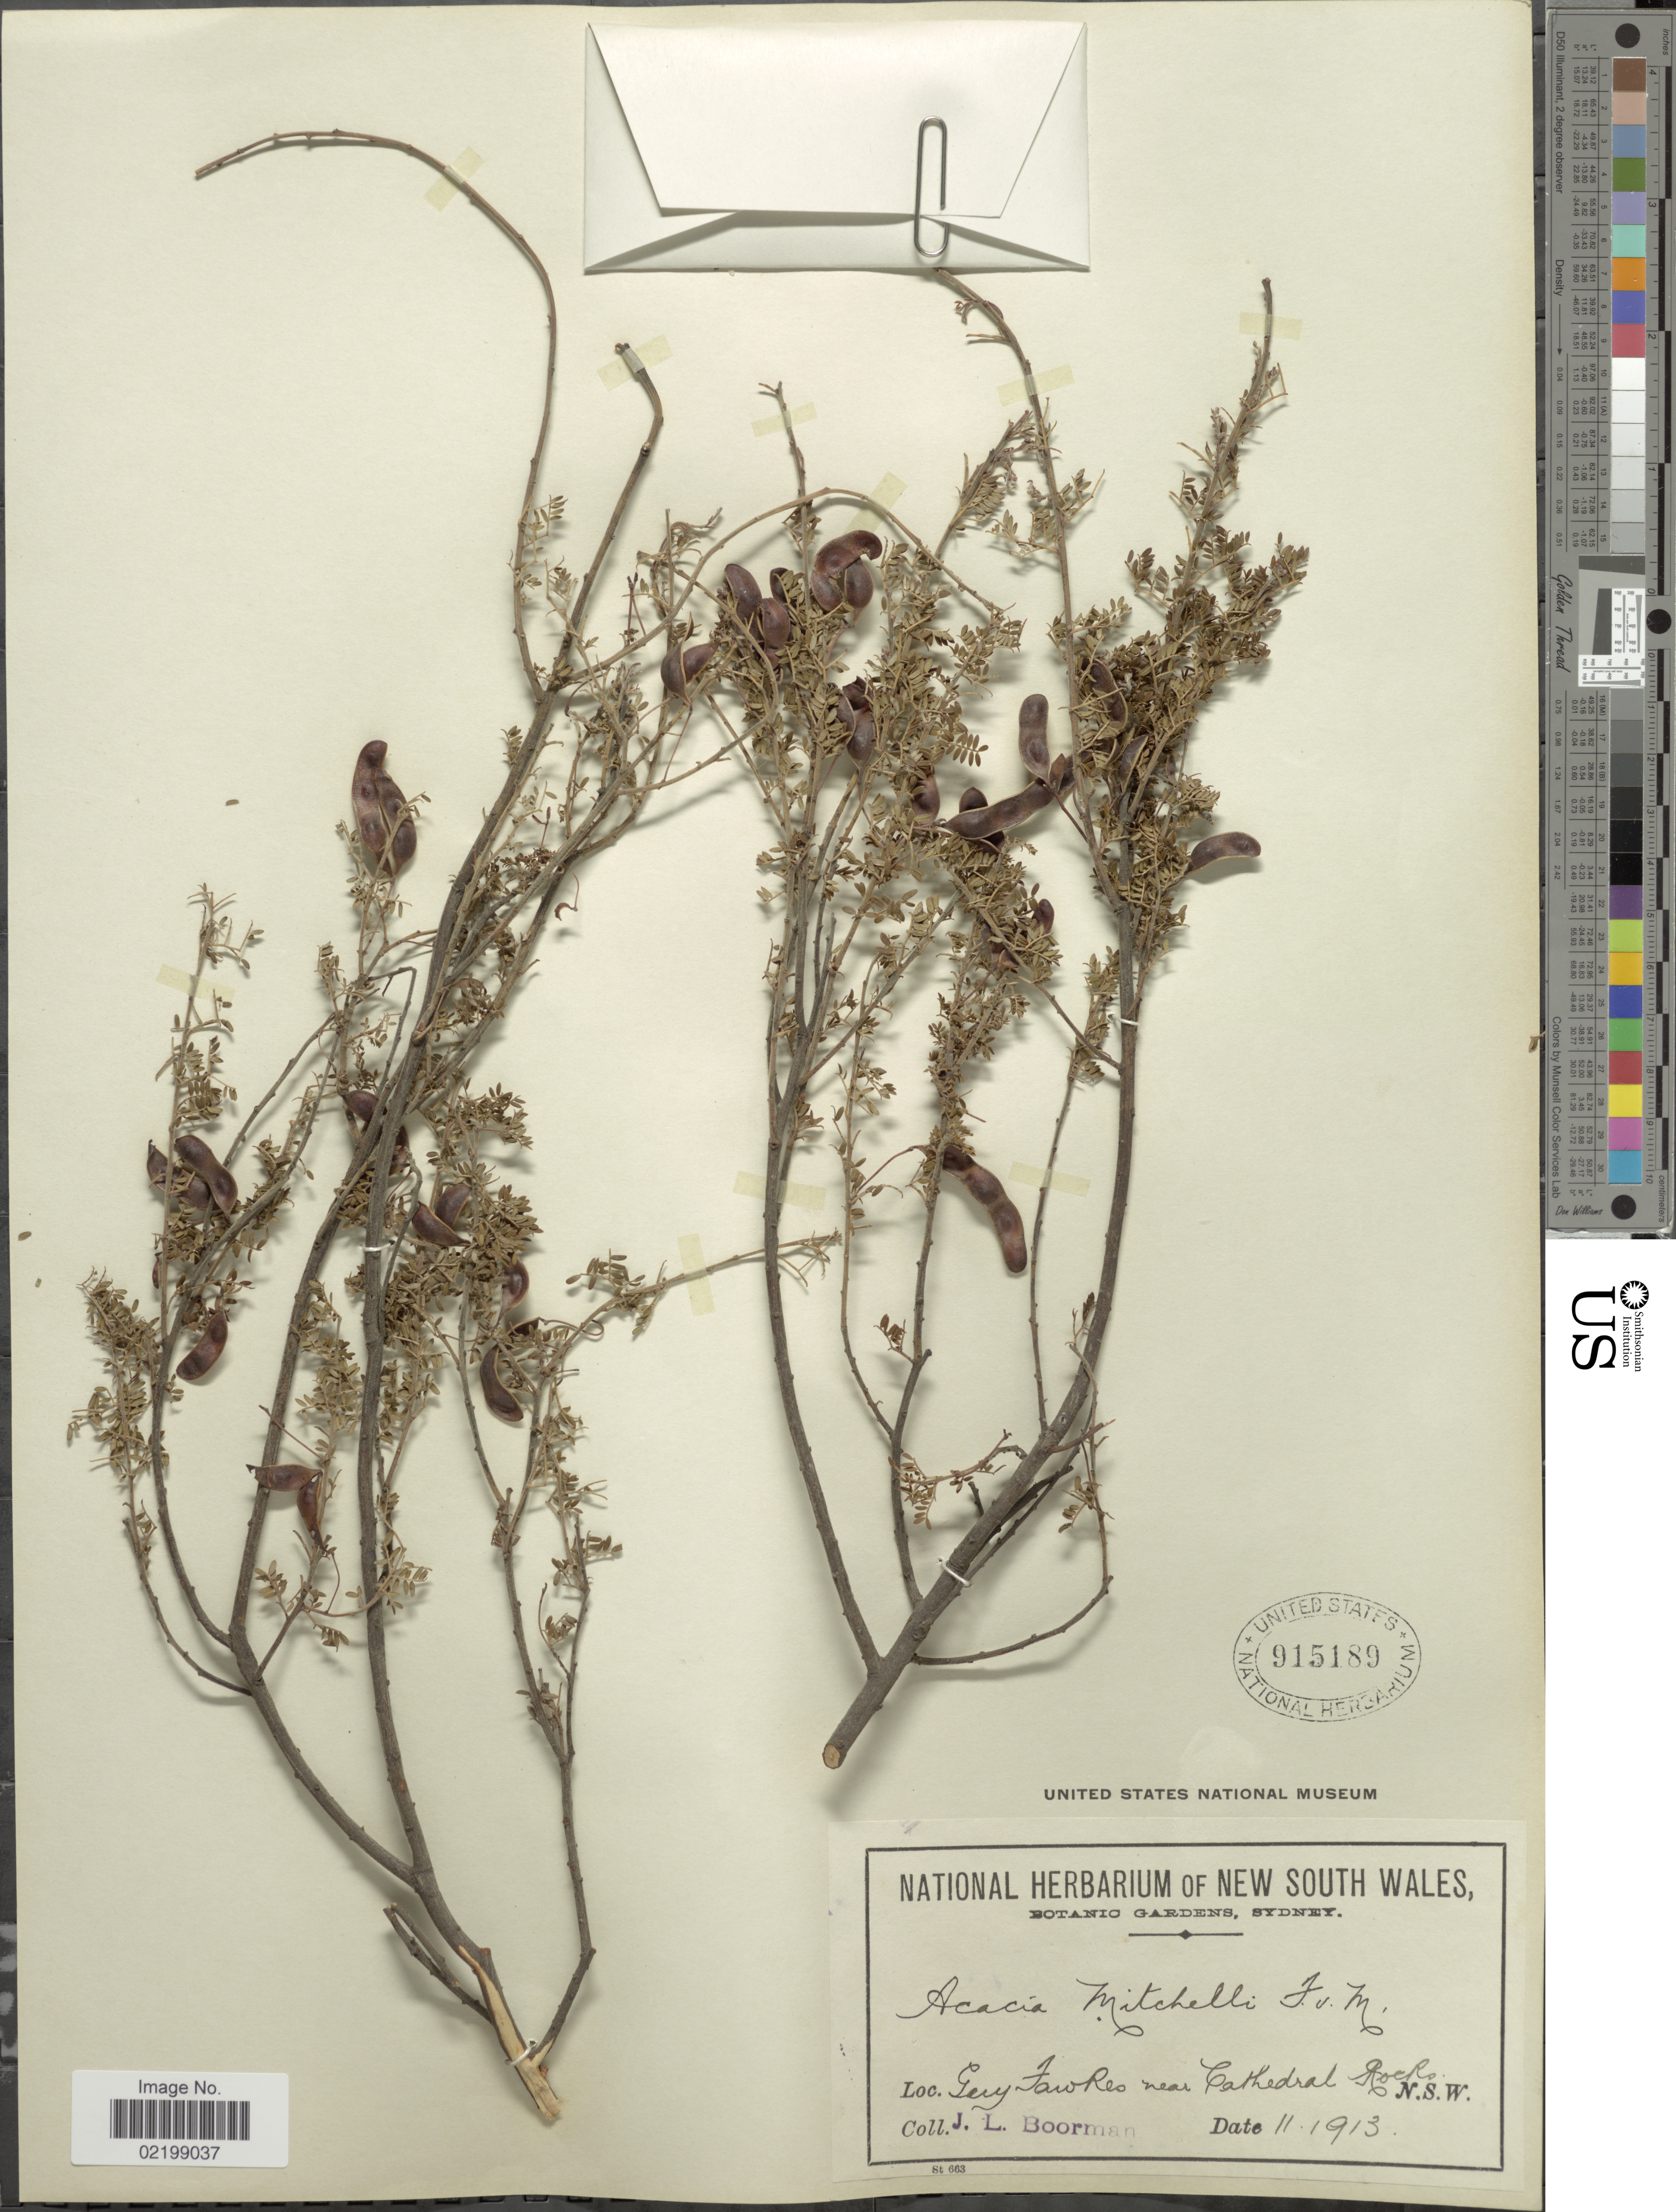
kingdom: Plantae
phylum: Tracheophyta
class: Magnoliopsida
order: Fabales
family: Fabaceae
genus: Acacia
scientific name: Acacia mitchelli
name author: Benth.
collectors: J. Boorman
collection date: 1913-11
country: Australia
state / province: New South Wales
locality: Guy Fawkes near Cathedral Rocks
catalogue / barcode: US 915189